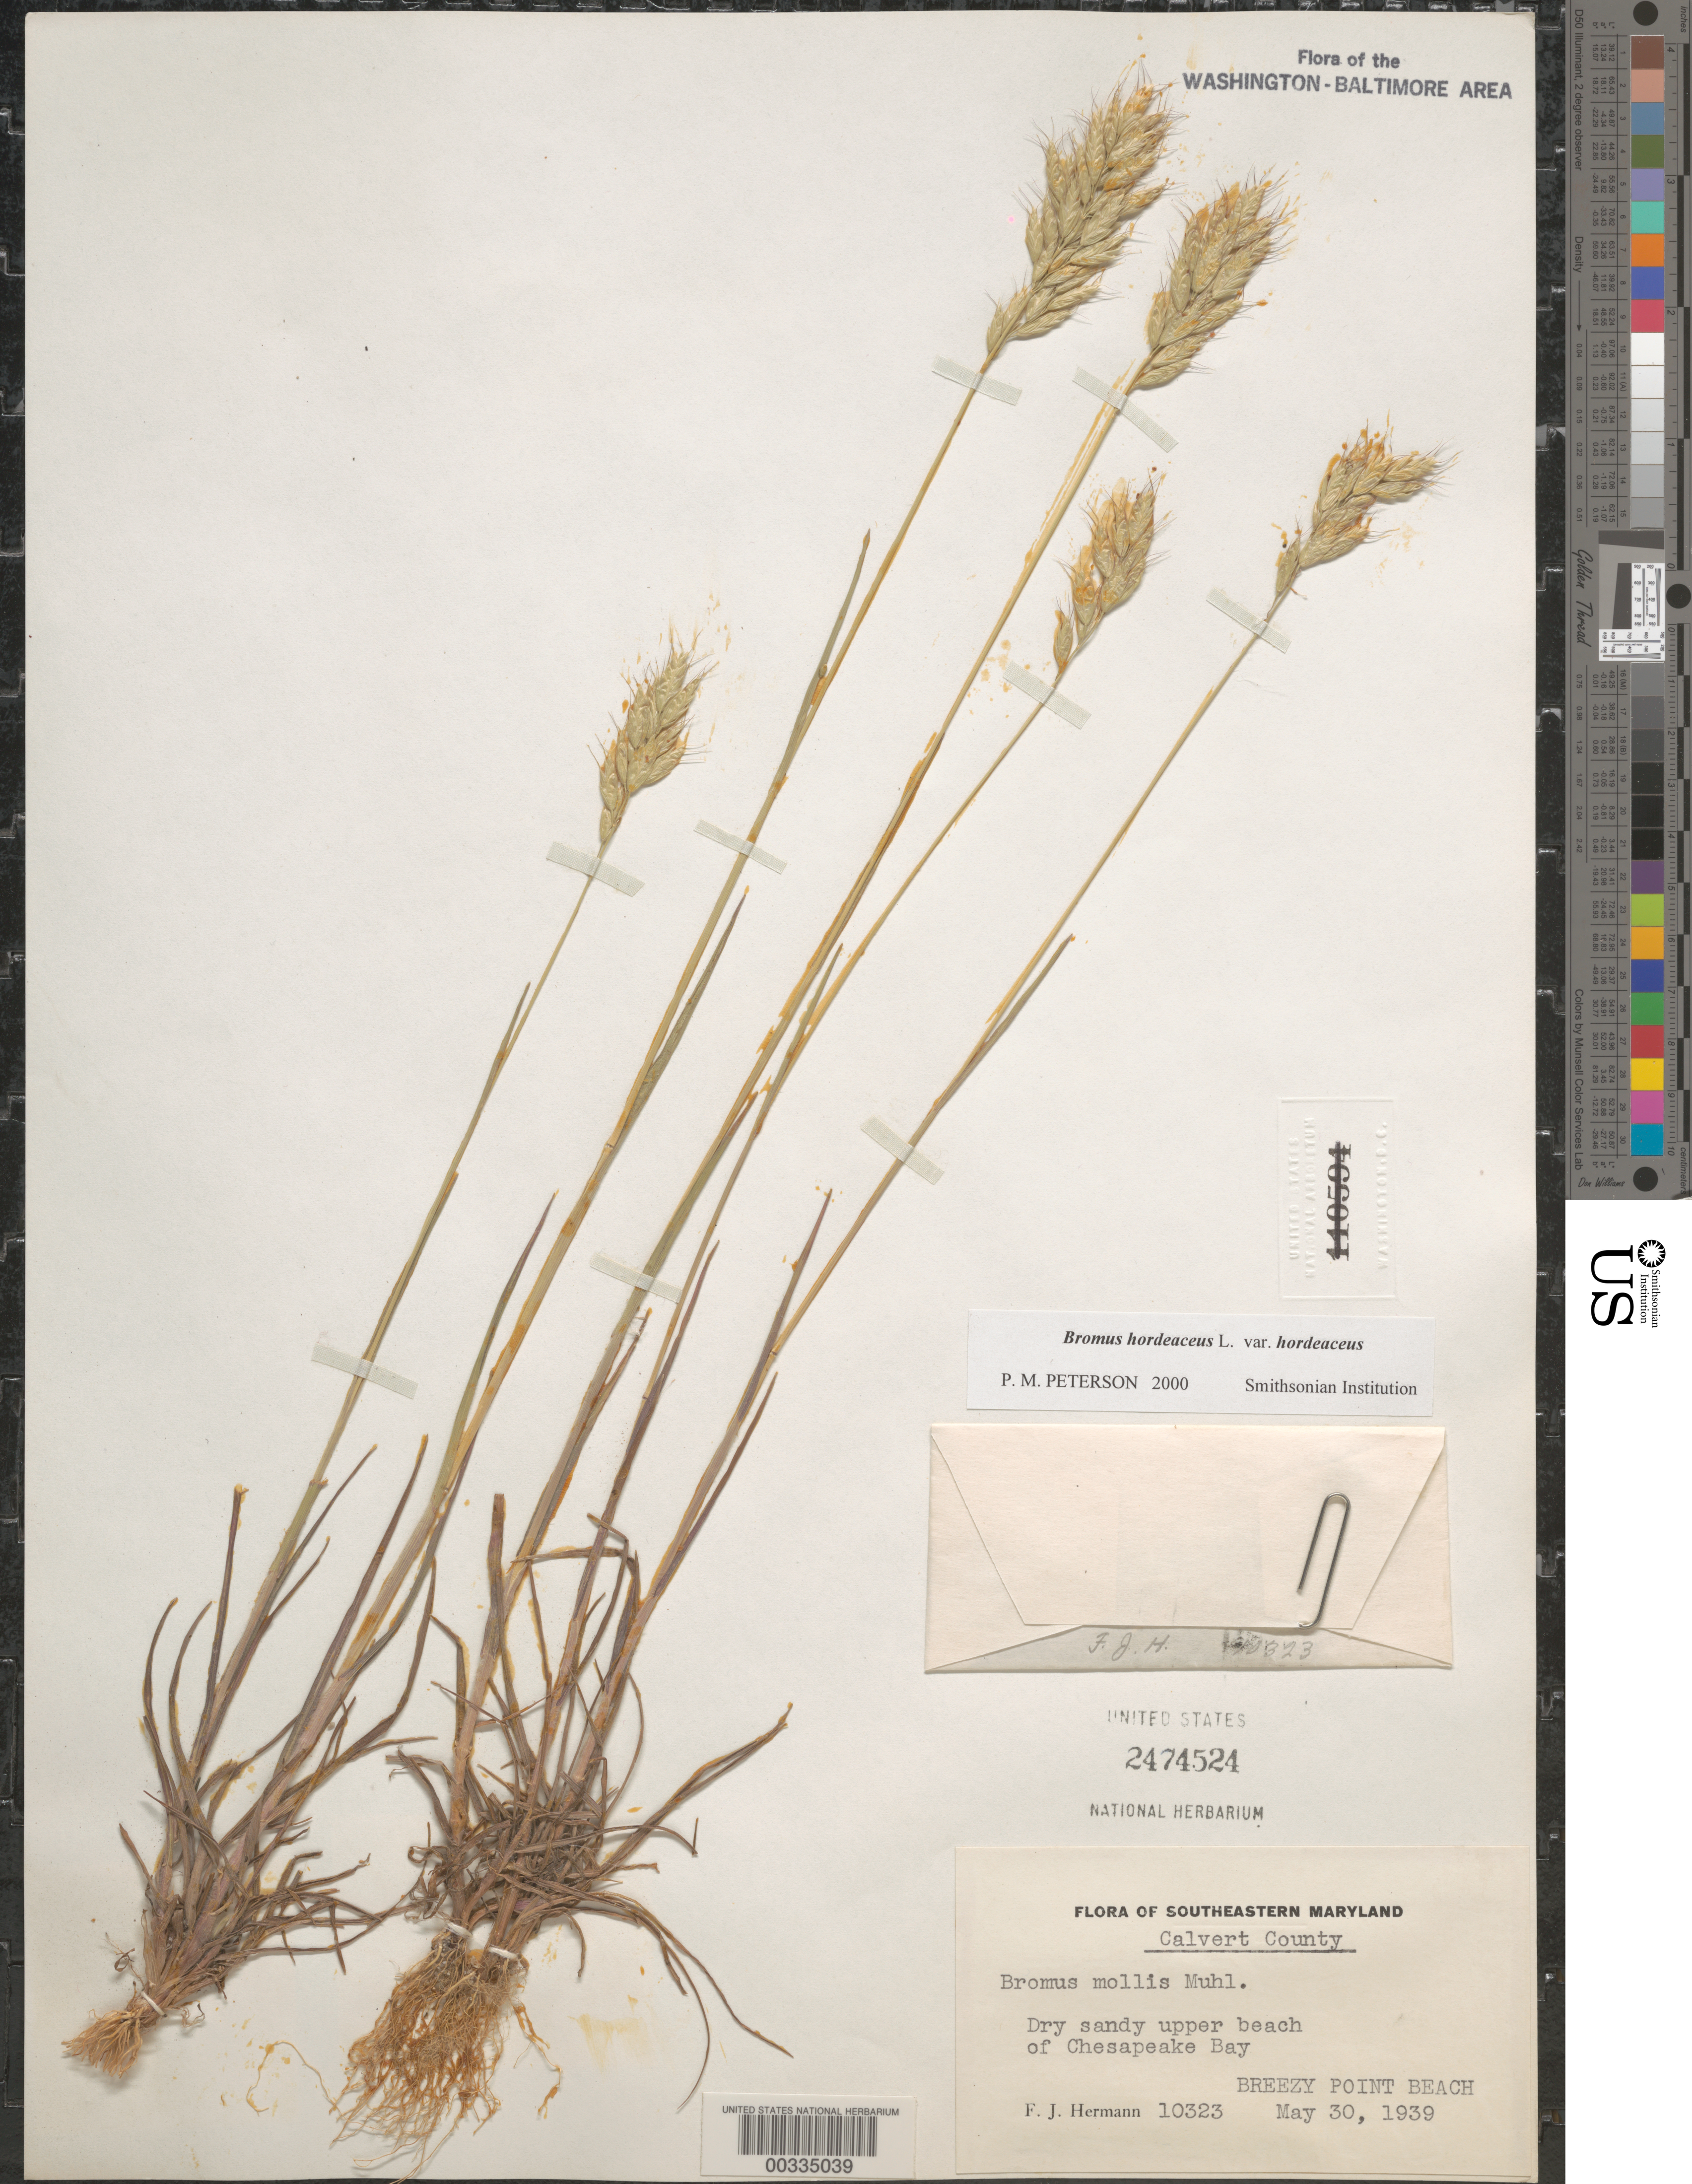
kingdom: Plantae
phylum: Tracheophyta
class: Liliopsida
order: Poales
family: Poaceae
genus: Bromus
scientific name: Bromus hordeaceus var. hordeaceus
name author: L.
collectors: F. J. Hermann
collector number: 10323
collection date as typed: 30 May 1939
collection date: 1939-05-30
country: United States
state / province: Maryland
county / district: Calvert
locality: Upper Beach of Chesapeake Bay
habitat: Dry sandy upper beach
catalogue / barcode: US 2474524